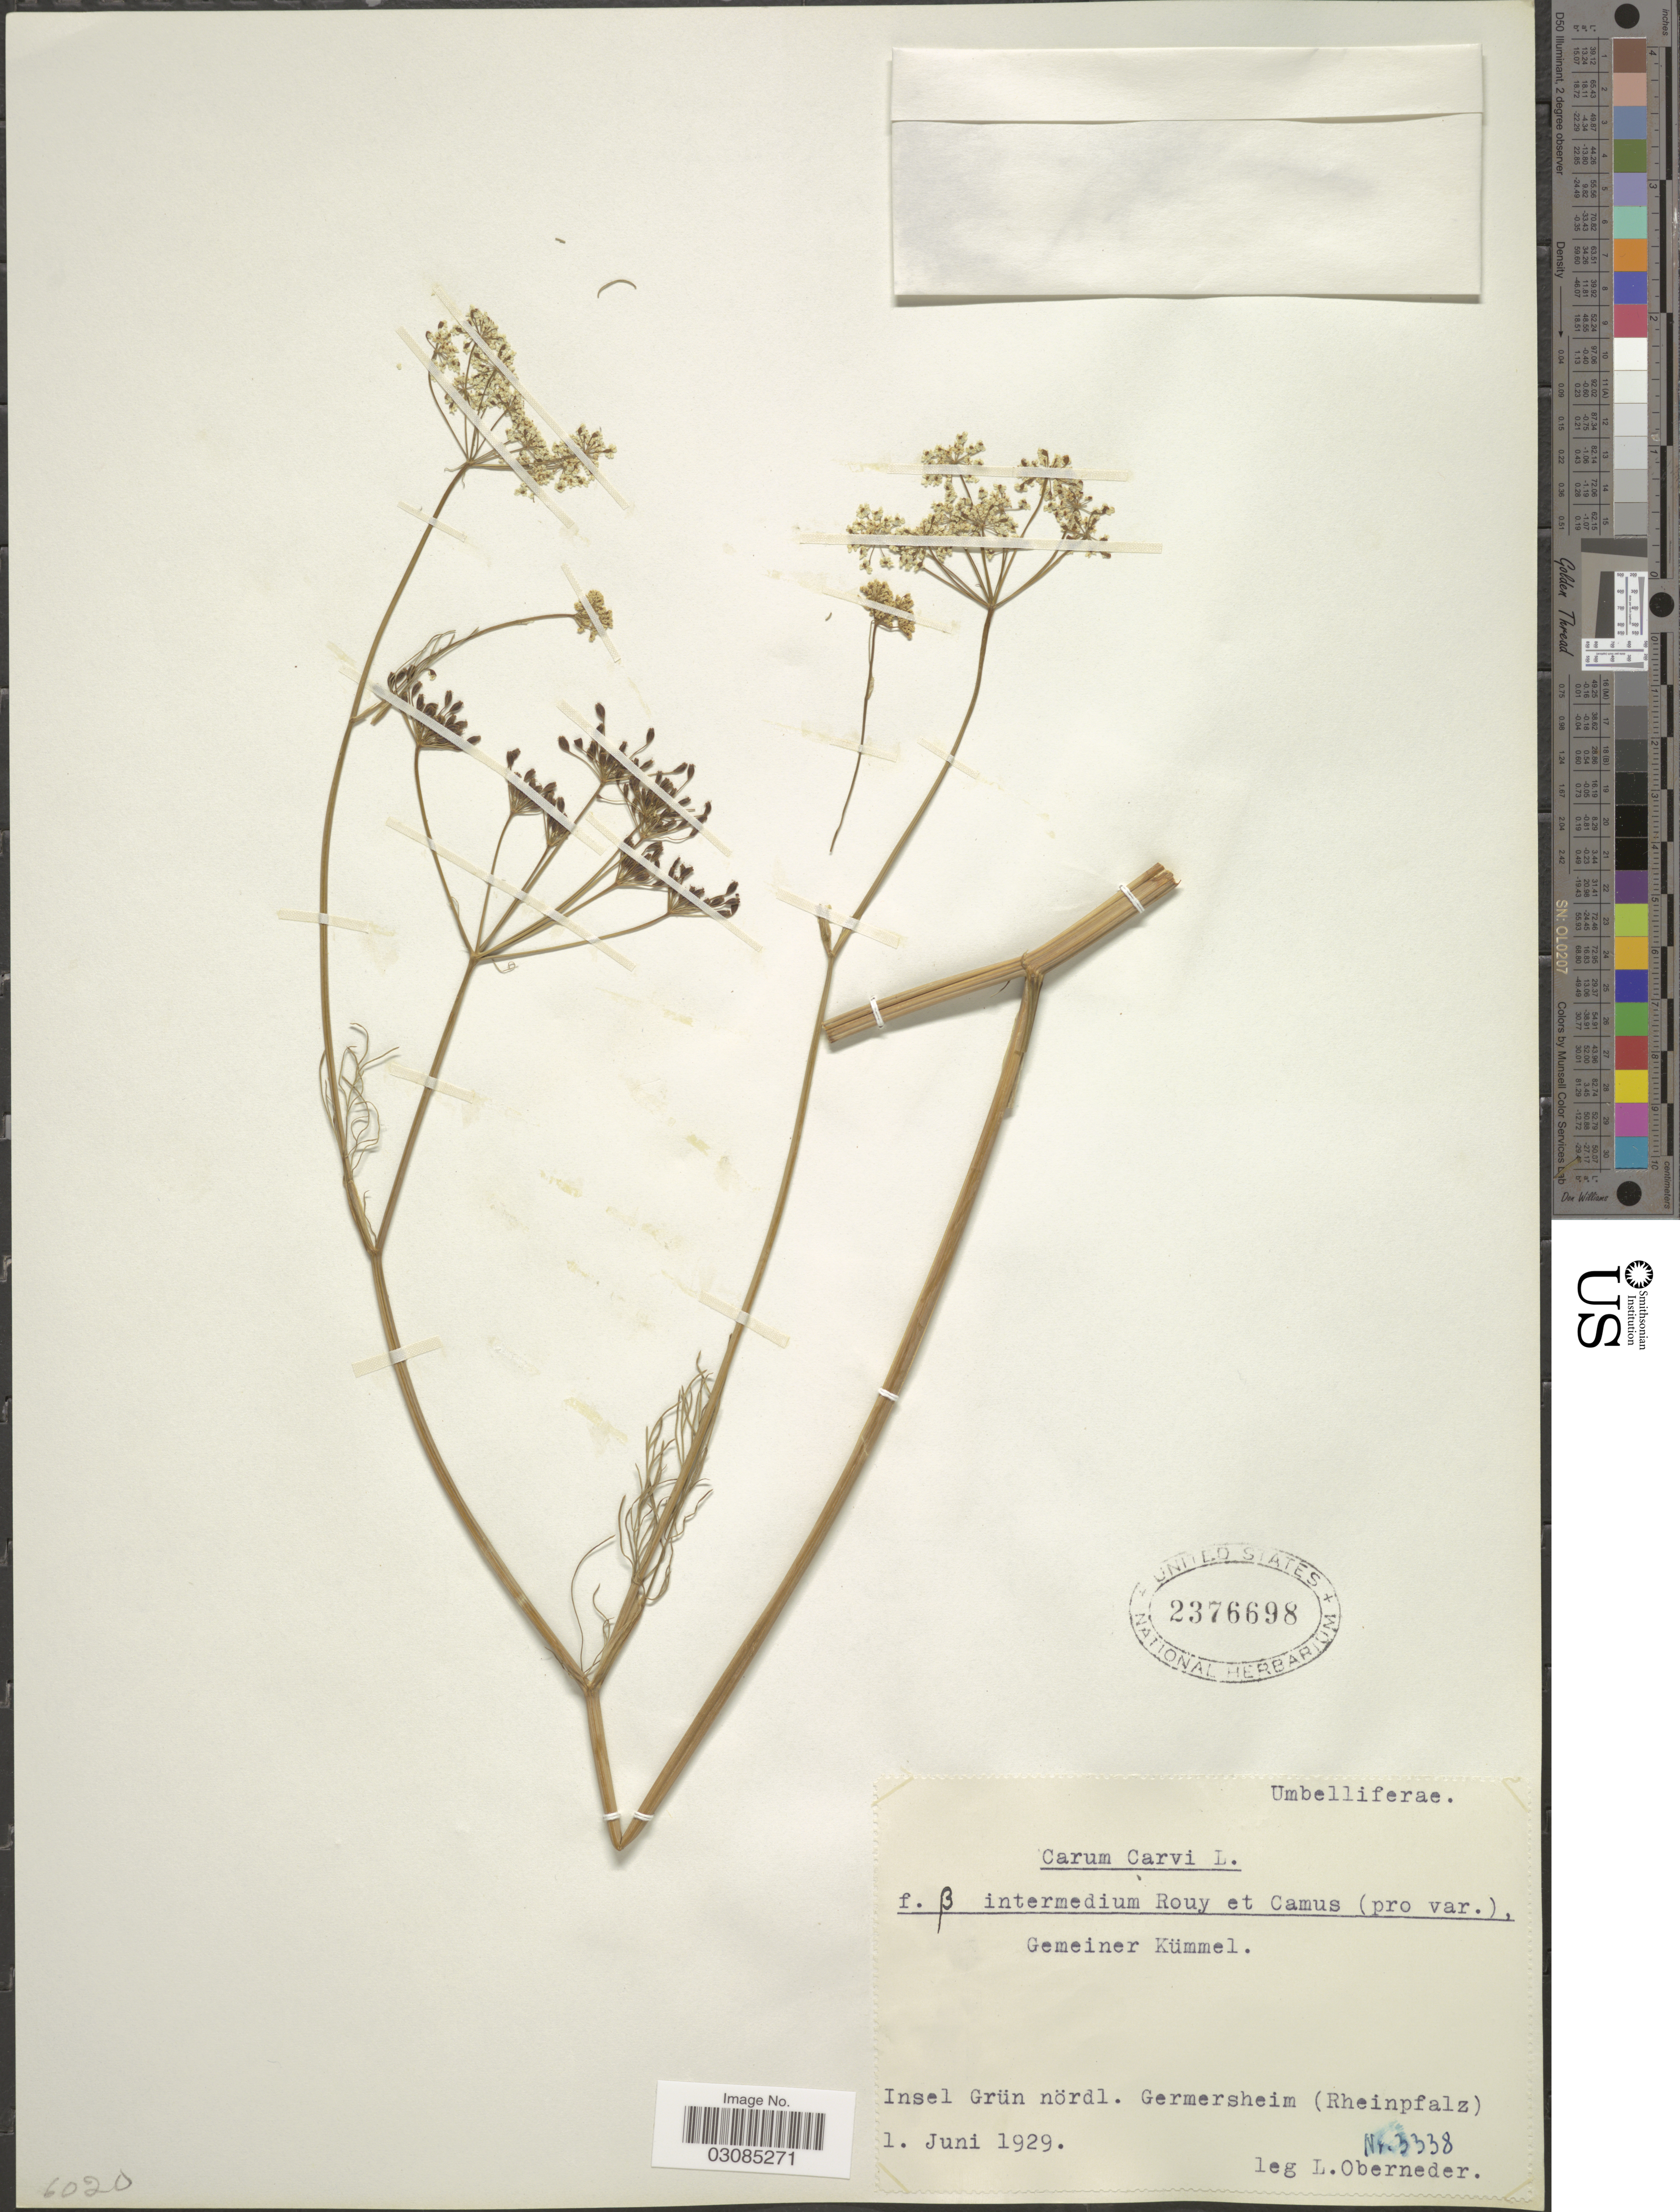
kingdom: Plantae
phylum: Tracheophyta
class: Magnoliopsida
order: Apiales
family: Apiaceae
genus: Carum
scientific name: Carum carvi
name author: L.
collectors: L. Oberneder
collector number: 3338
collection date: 1929-06-01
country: Germany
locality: Insel Grün nördl. Germersheim (Rheinpfalz).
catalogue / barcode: US 2376698